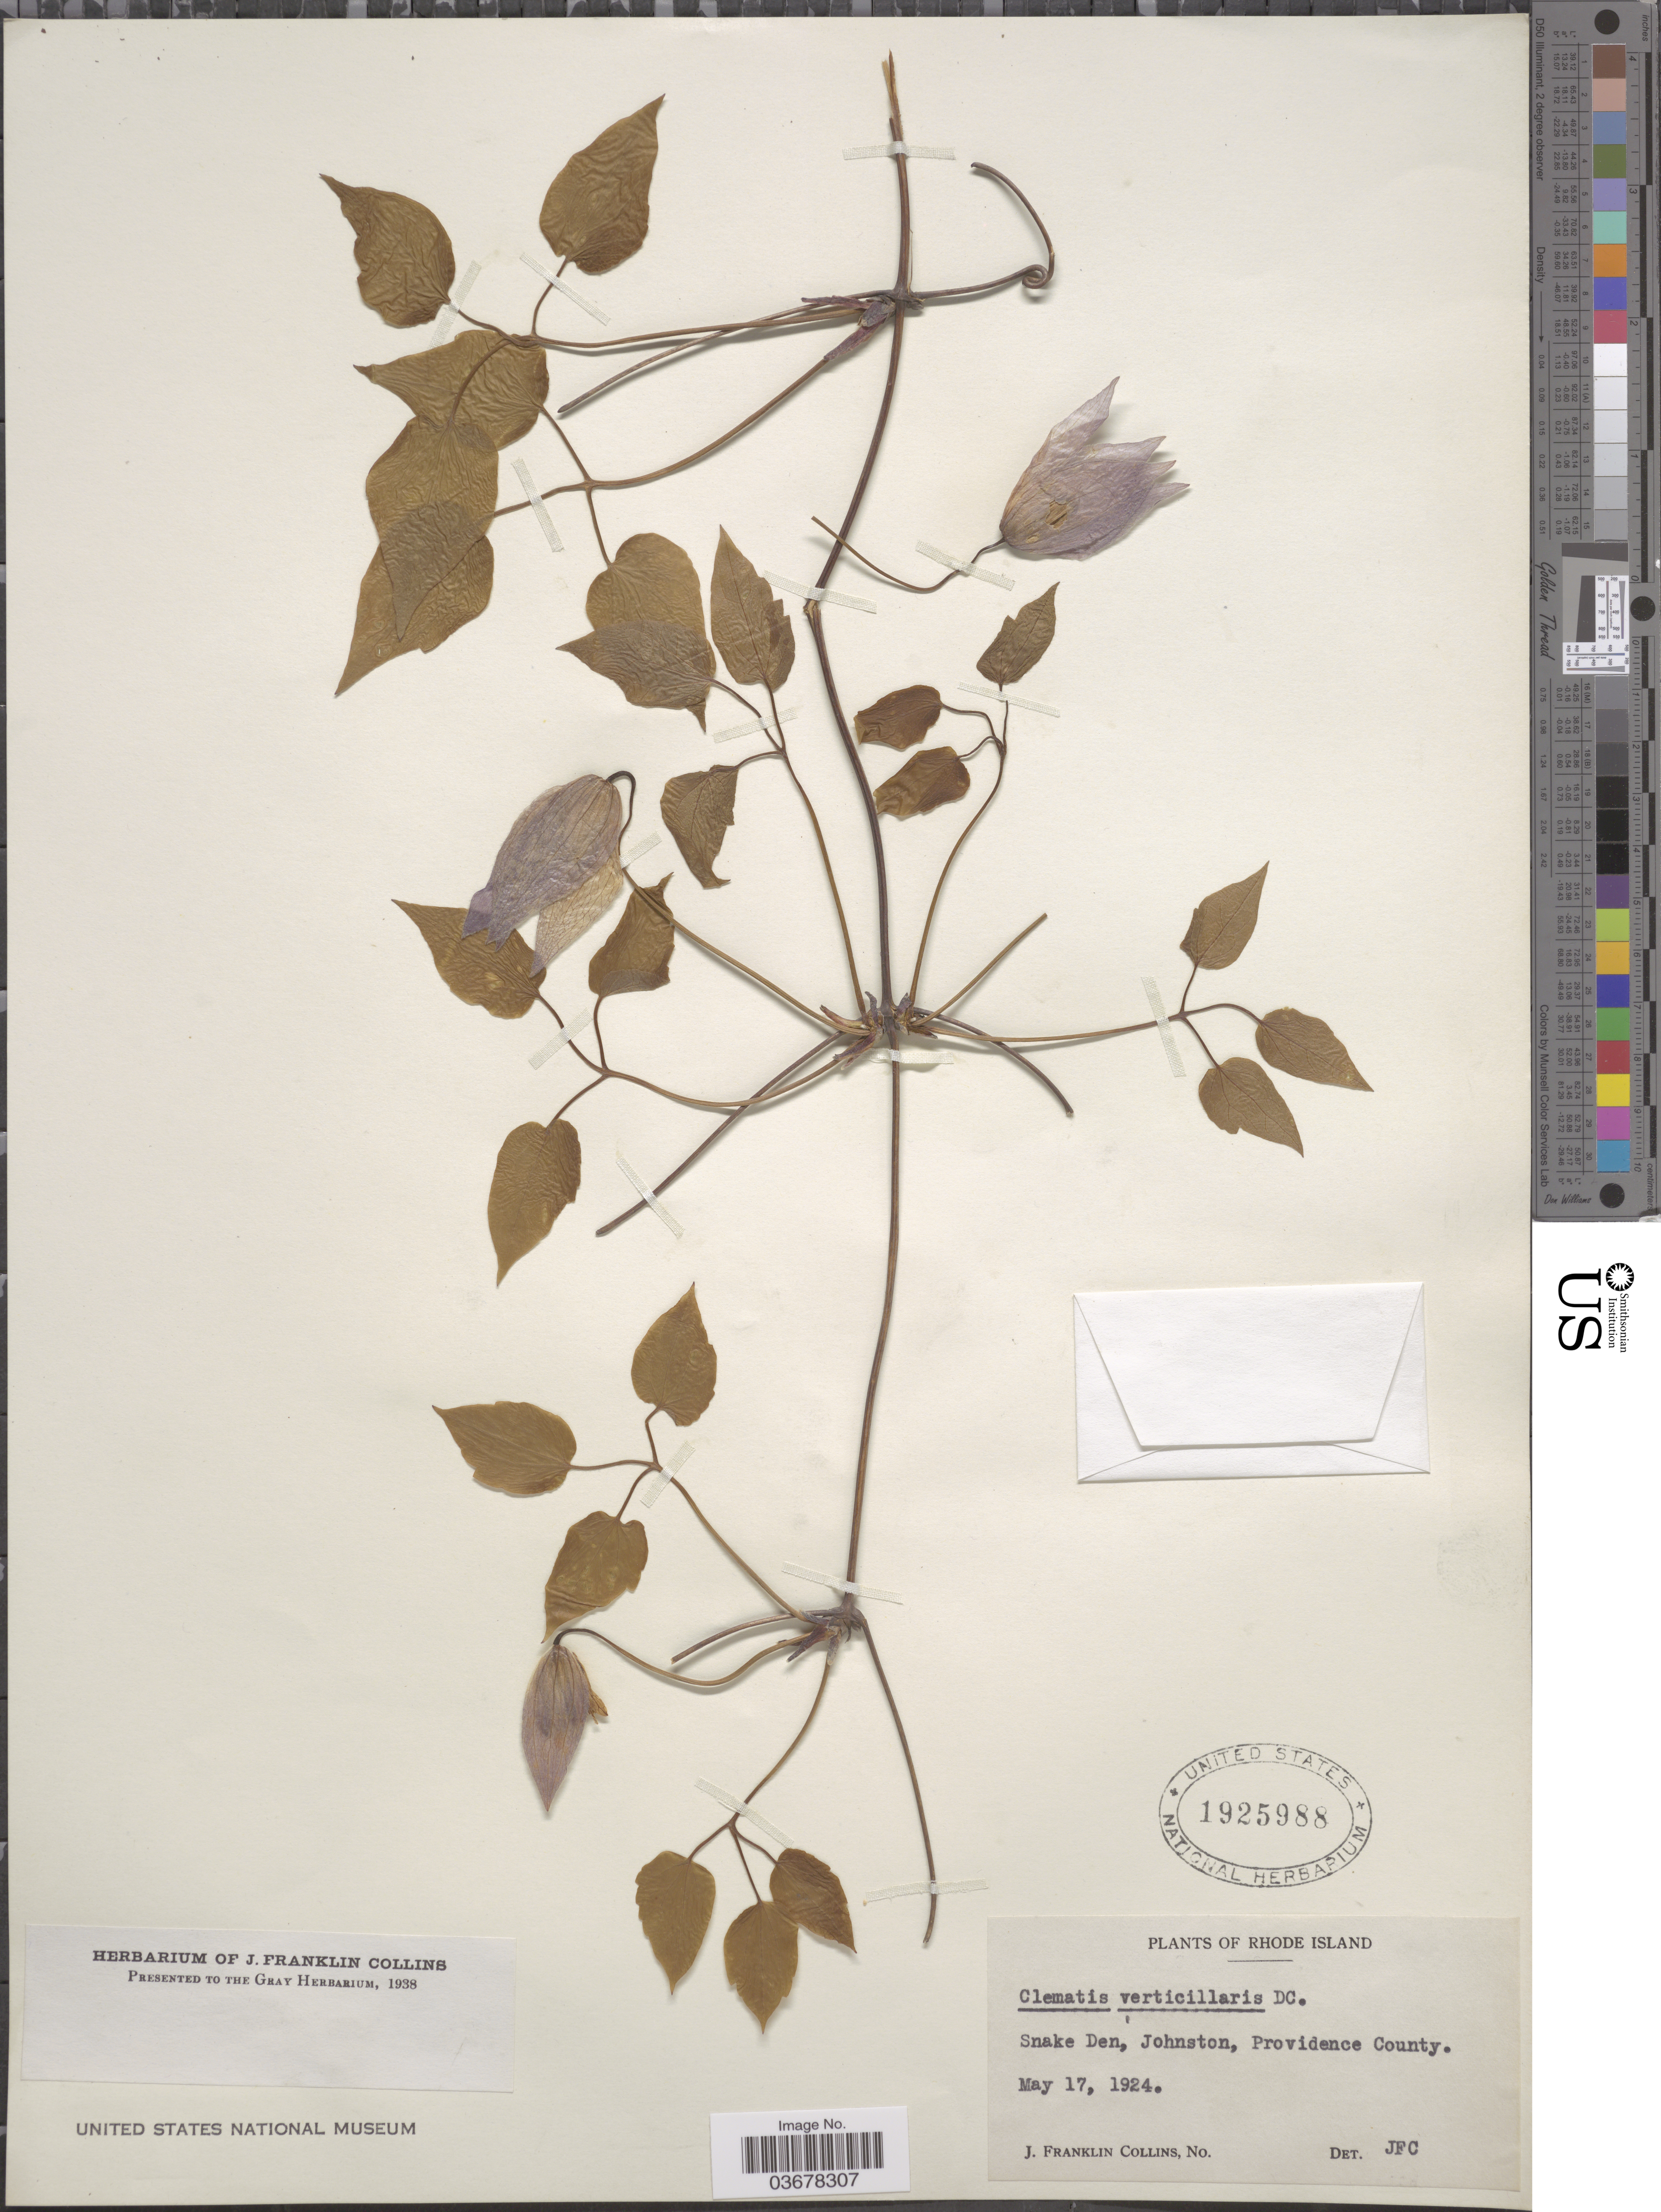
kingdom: Plantae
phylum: Tracheophyta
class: Magnoliopsida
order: Ranunculales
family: Ranunculaceae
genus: Clematis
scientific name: Clematis verticillaris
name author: DC.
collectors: J. Collins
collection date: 1924-05-17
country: United States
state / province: Rhode Island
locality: Snake Den, Johnston, Providence County.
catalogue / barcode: US 1925988